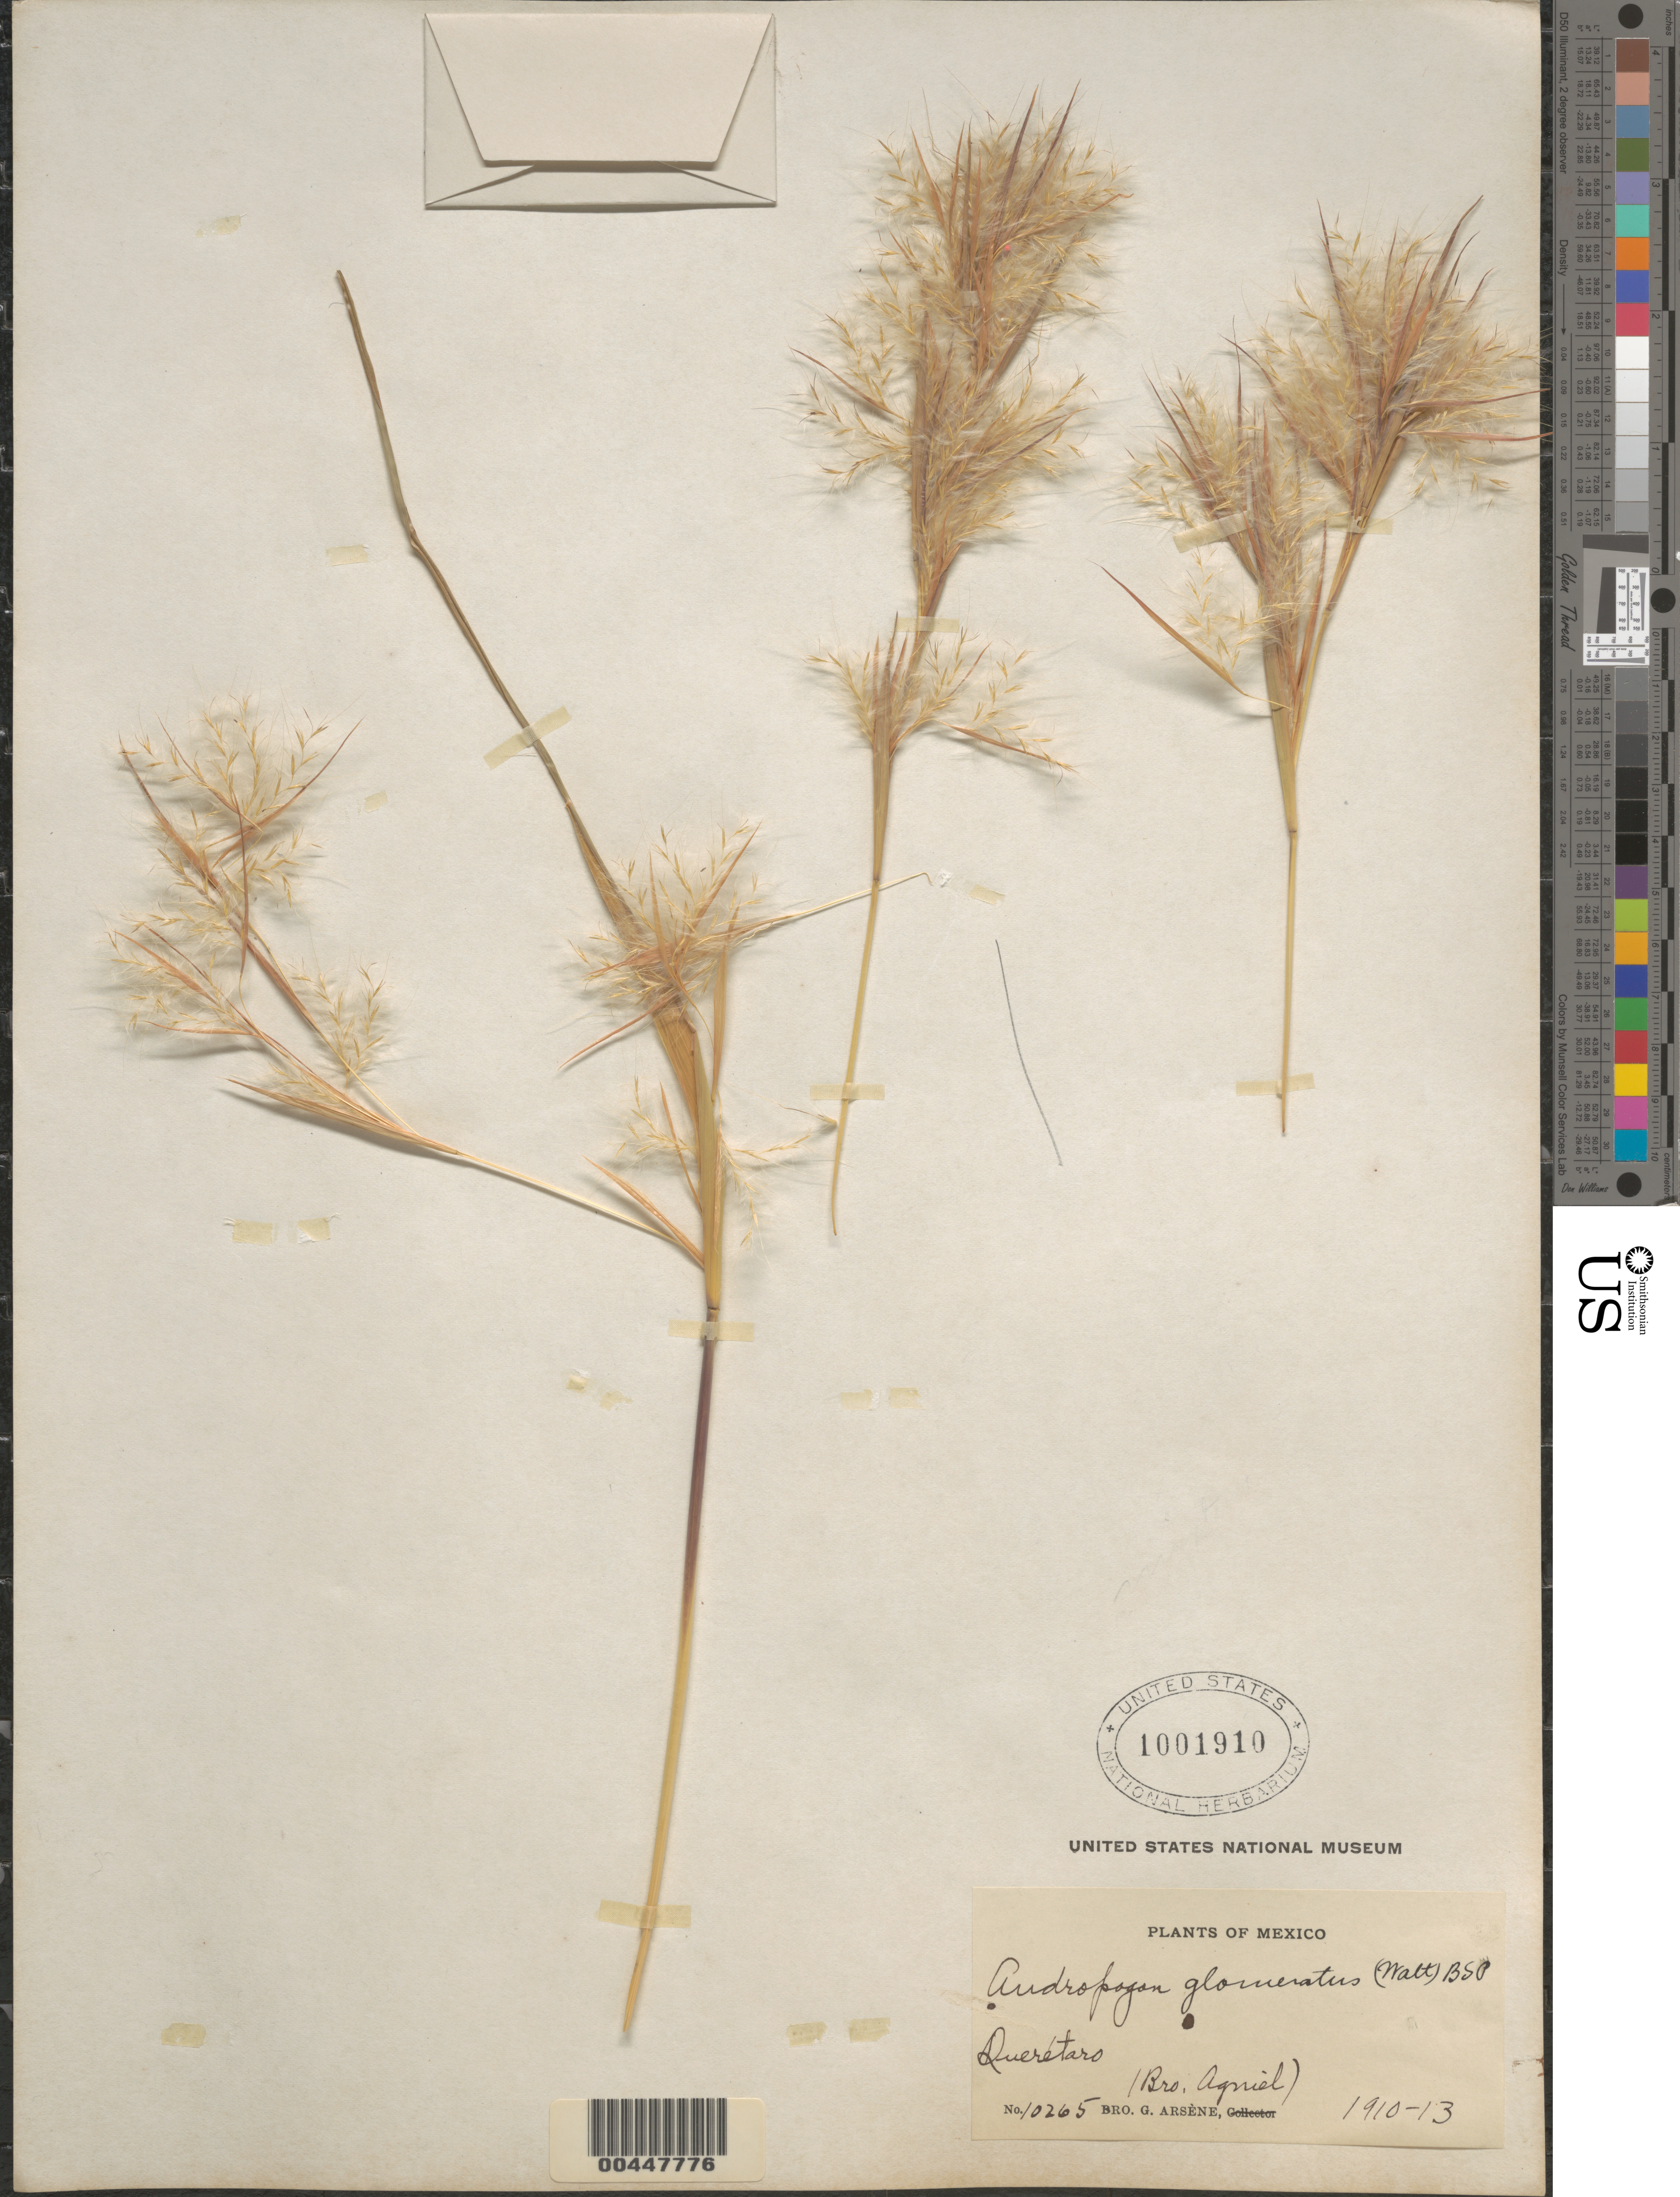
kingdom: Plantae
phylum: Tracheophyta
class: Liliopsida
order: Poales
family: Poaceae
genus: Andropogon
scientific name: Andropogon glomeratus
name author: (Walter) Britton, Stearns & Poggenb.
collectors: Bro. Agniel & Bro. G. Arsène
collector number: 10265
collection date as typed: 1910 to 1913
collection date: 1910/1913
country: Mexico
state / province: Querétaro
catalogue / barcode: US 1001910